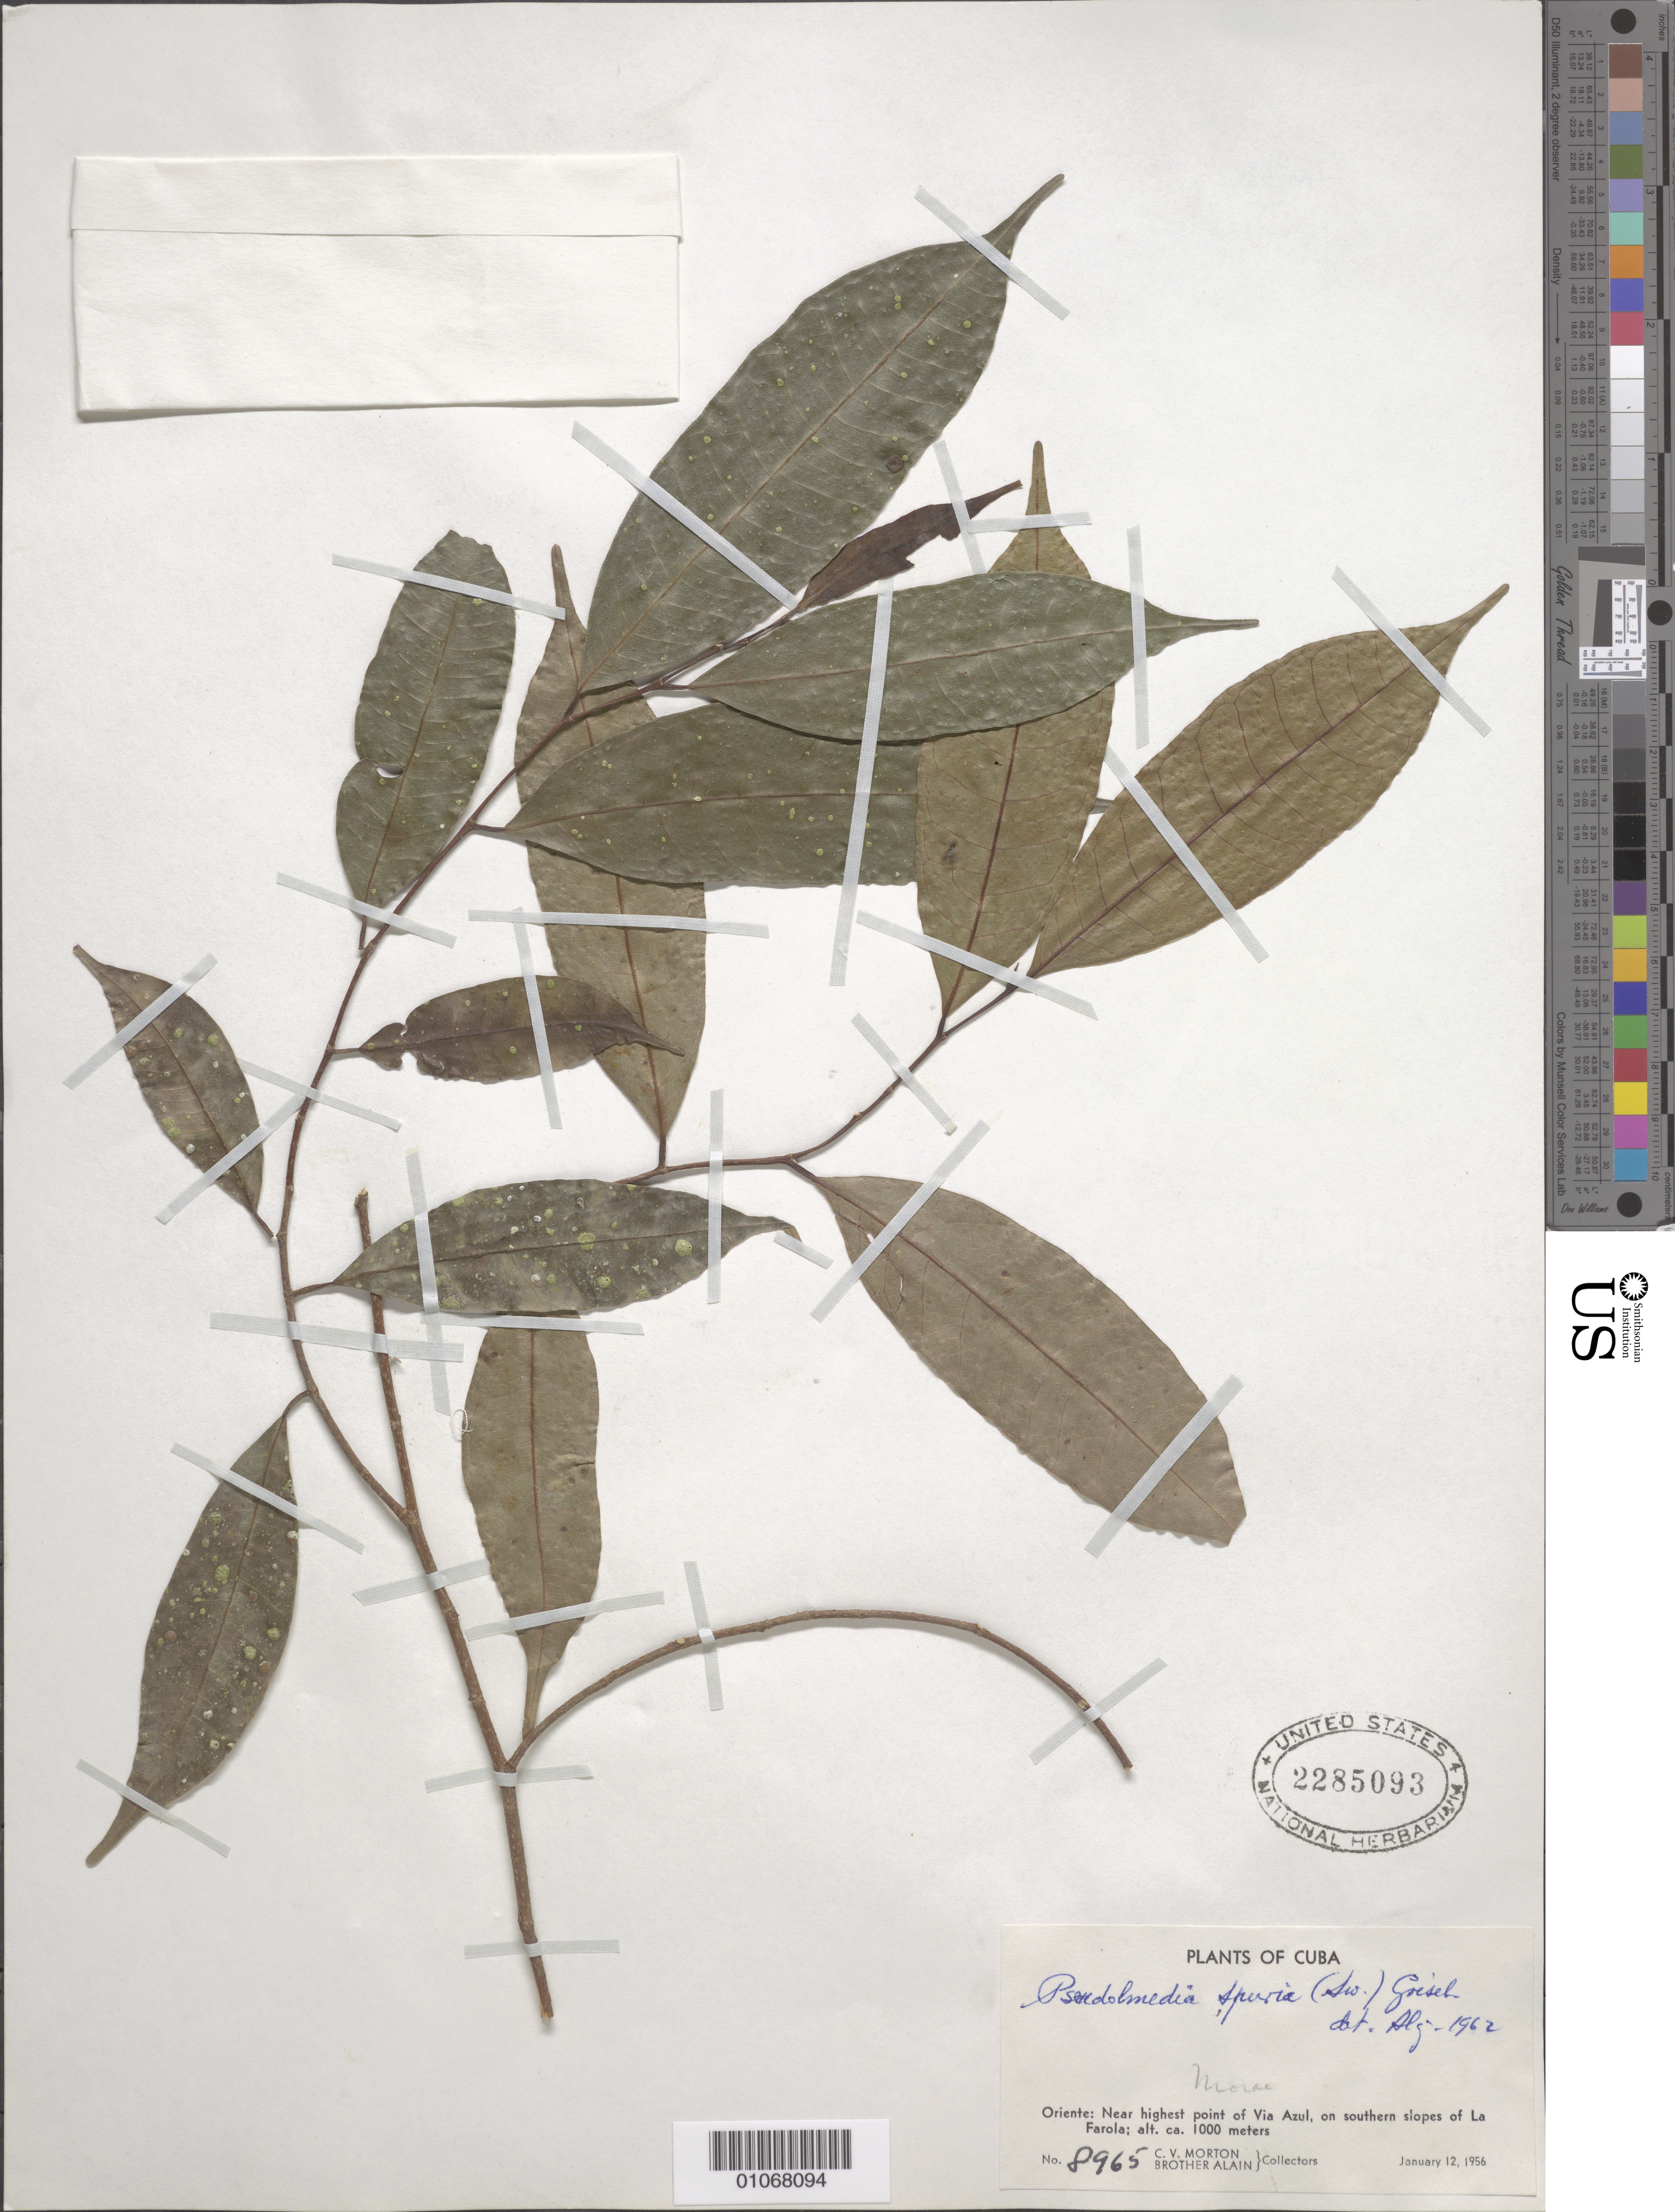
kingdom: Plantae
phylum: Tracheophyta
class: Magnoliopsida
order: Rosales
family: Moraceae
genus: Pseudolmedia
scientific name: Pseudolmedia spuria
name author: (Sw.) Griseb.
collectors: C. V. Morton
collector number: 8965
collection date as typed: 12 Sep 1956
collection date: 1956-09-12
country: Cuba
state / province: Oriente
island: Cuba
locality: Near higheast point of Via Azul, on southern slopes of La Farola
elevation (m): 1000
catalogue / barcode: US 2285093